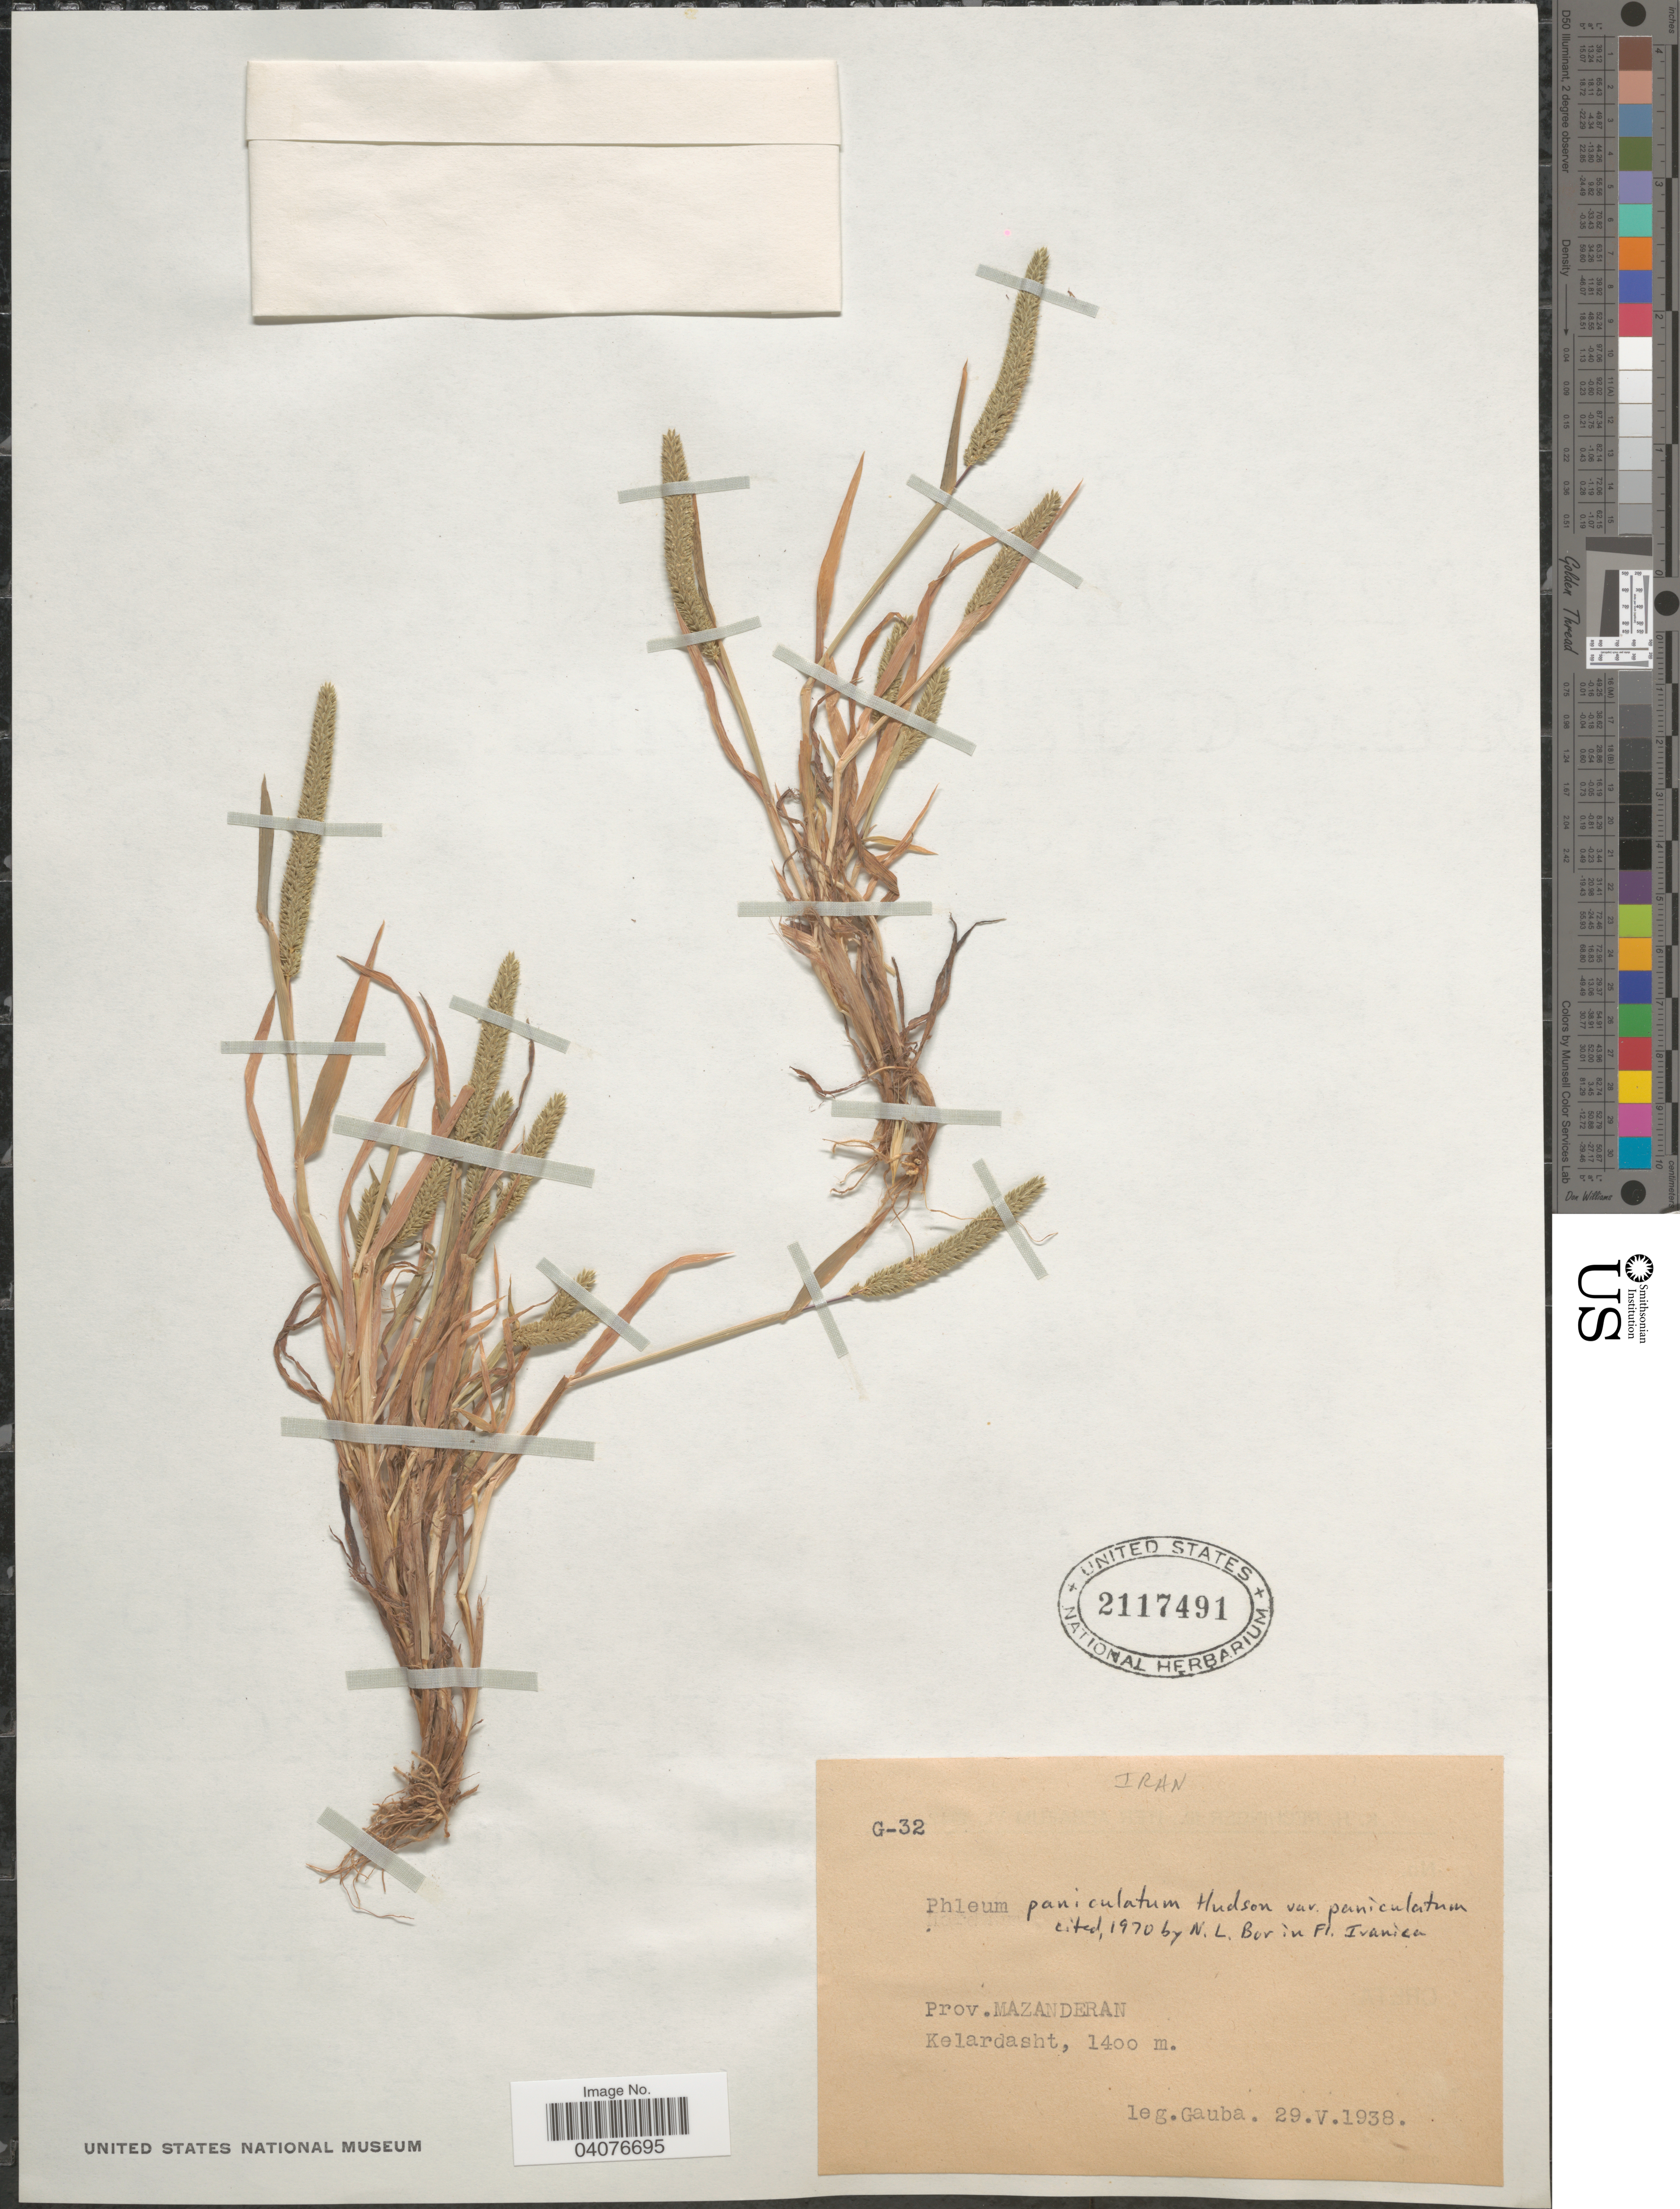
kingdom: Plantae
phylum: Tracheophyta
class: Liliopsida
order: Poales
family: Poaceae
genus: Phleum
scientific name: Phleum paniculatum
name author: Huds.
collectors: E. Gauba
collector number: G-32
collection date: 1938-05-29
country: Iran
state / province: Mazandaran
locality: Prov. Mazanderan, Kelardasht.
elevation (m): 1400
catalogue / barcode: US 2117491